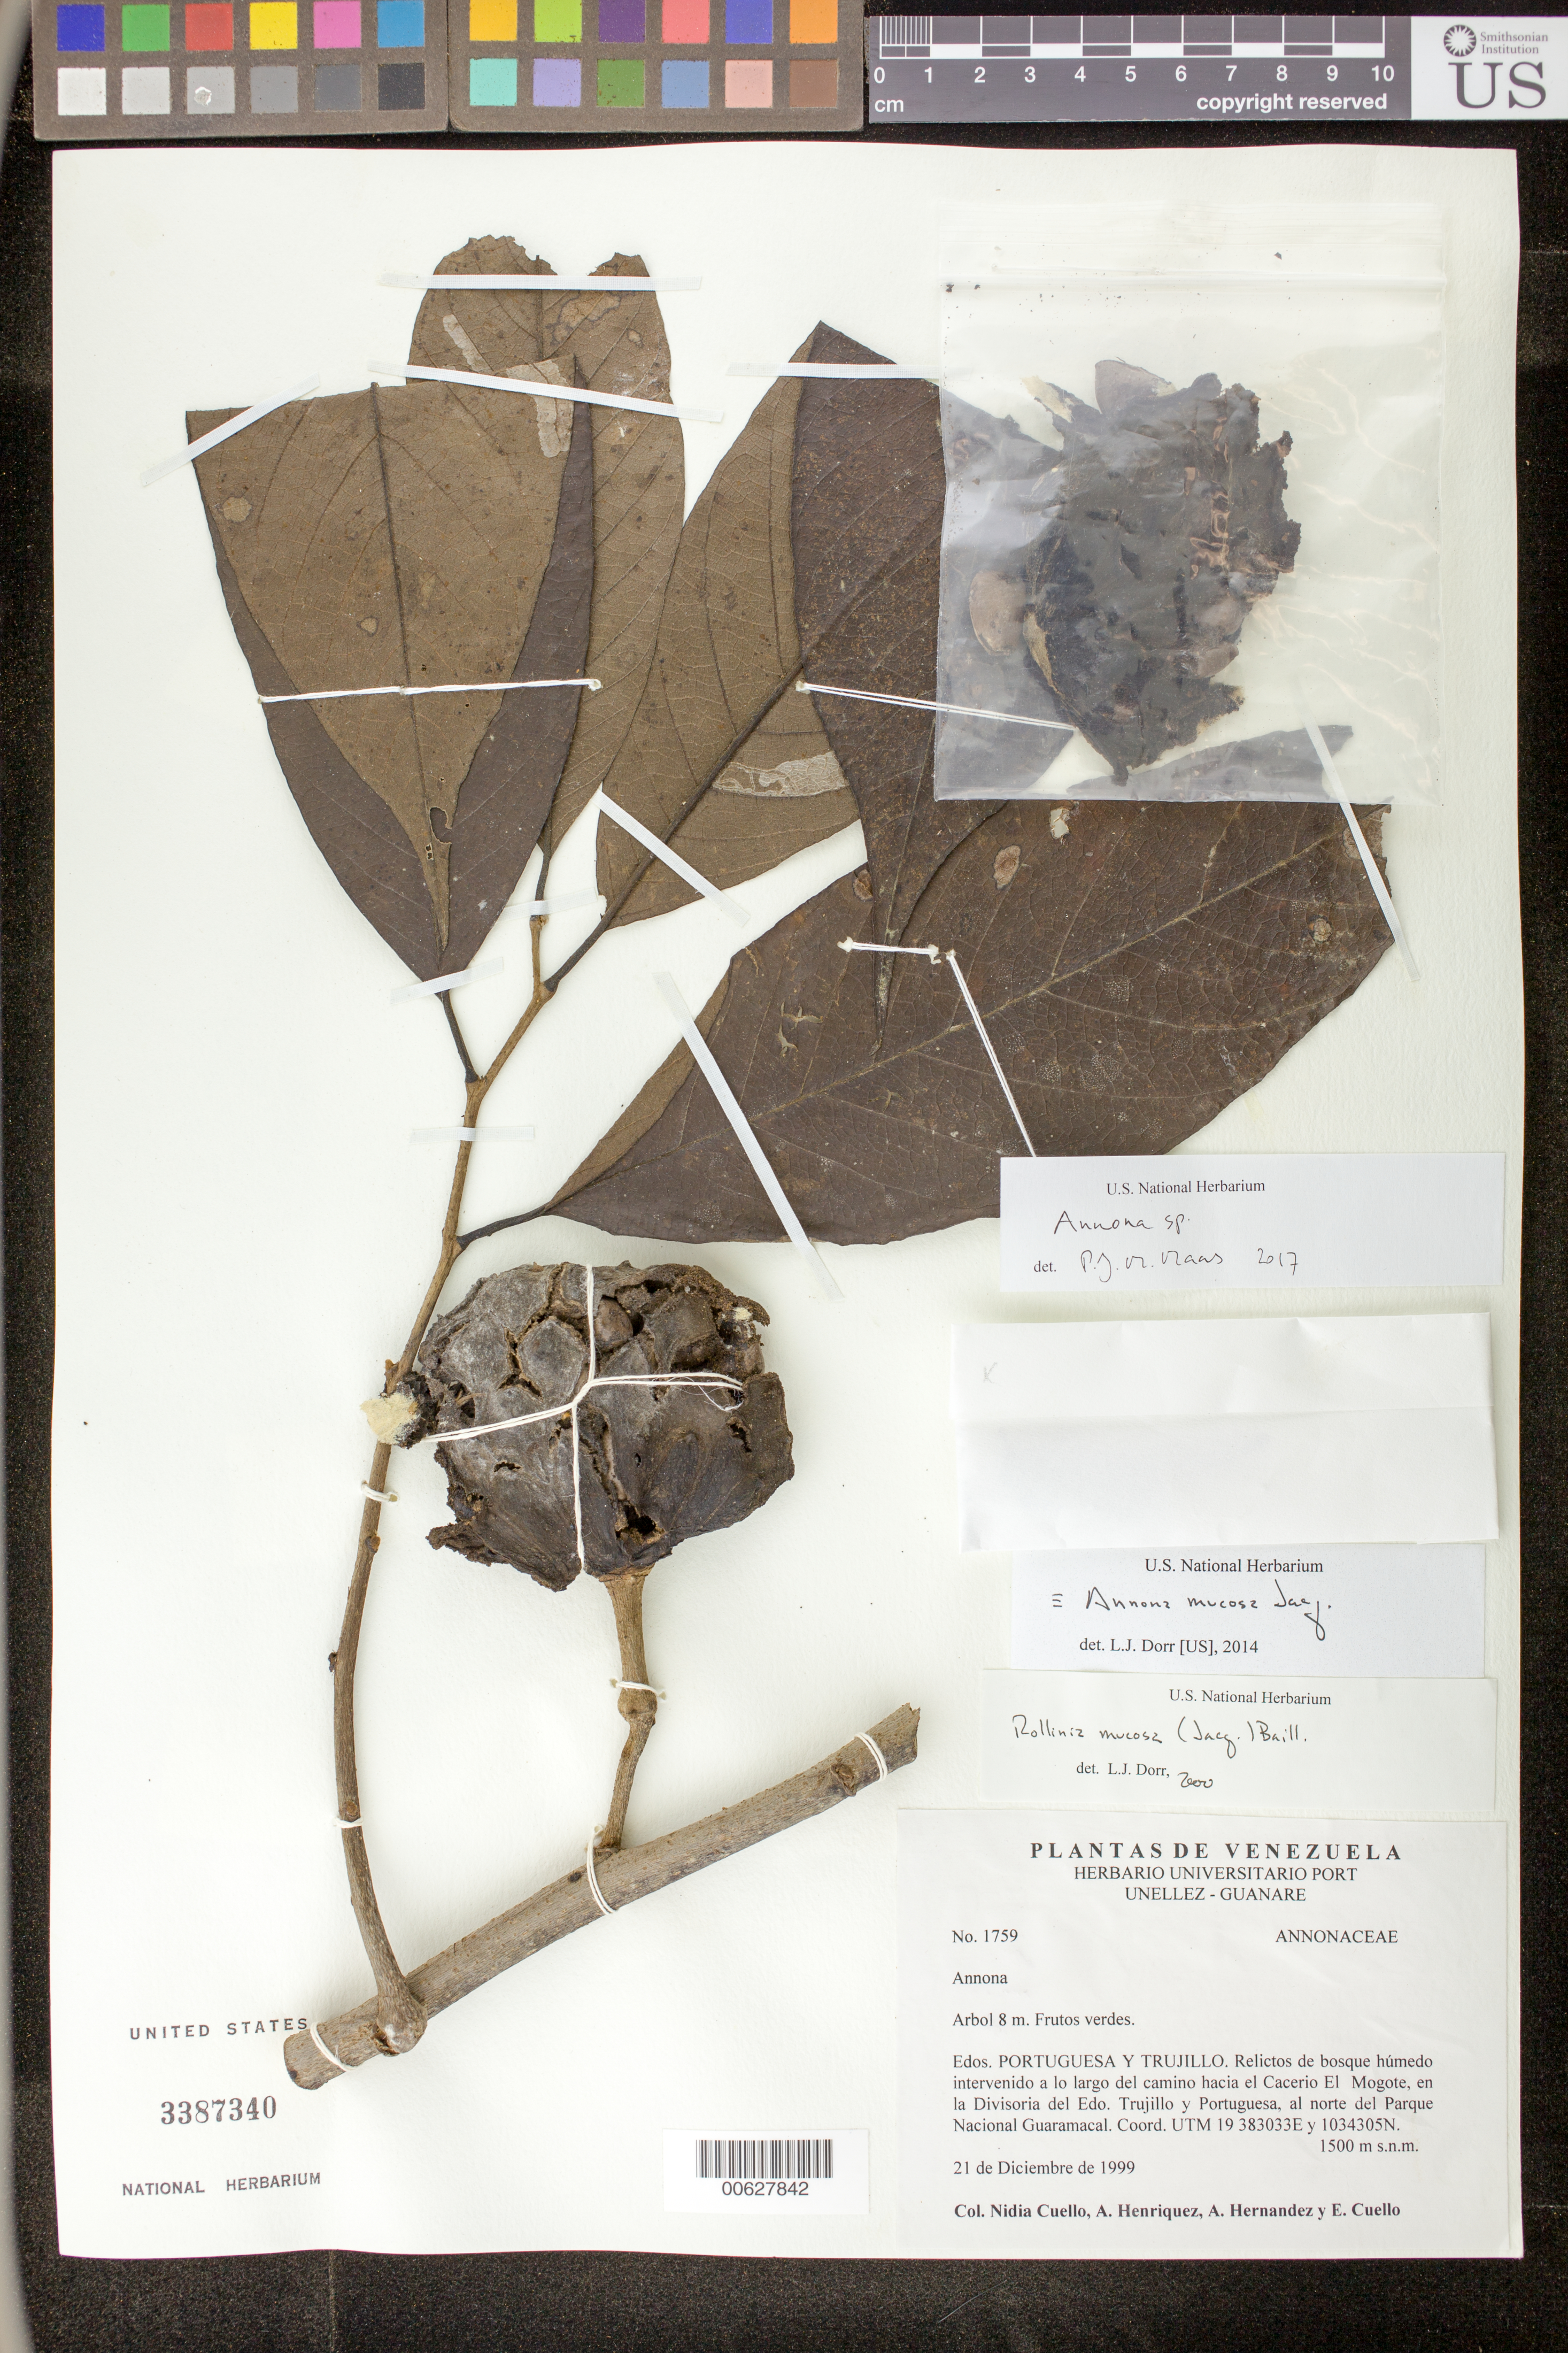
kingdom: Plantae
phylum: Tracheophyta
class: Magnoliopsida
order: Magnoliales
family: Annonaceae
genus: Annona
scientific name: Annona mucosa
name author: Jacq.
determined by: Dorr, L. J., (BOT), Smithsonian Institution - National Museum of Natural History (UNITED STATES)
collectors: N. L. Cuello, A. Henríquez, A. Hernandez & E. Cuello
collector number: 1759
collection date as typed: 21 Dec 1999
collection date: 1999-12-21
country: Venezuela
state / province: Portuguesa / Trujillo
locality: Largo del camino hacia el Cacerio El Mogote, en la Divisoria del Edo. Trujillo y Portuguesa. N Parque Nacional Guaramacal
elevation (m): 1500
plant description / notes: MO, PORT, US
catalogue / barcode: US 3387340